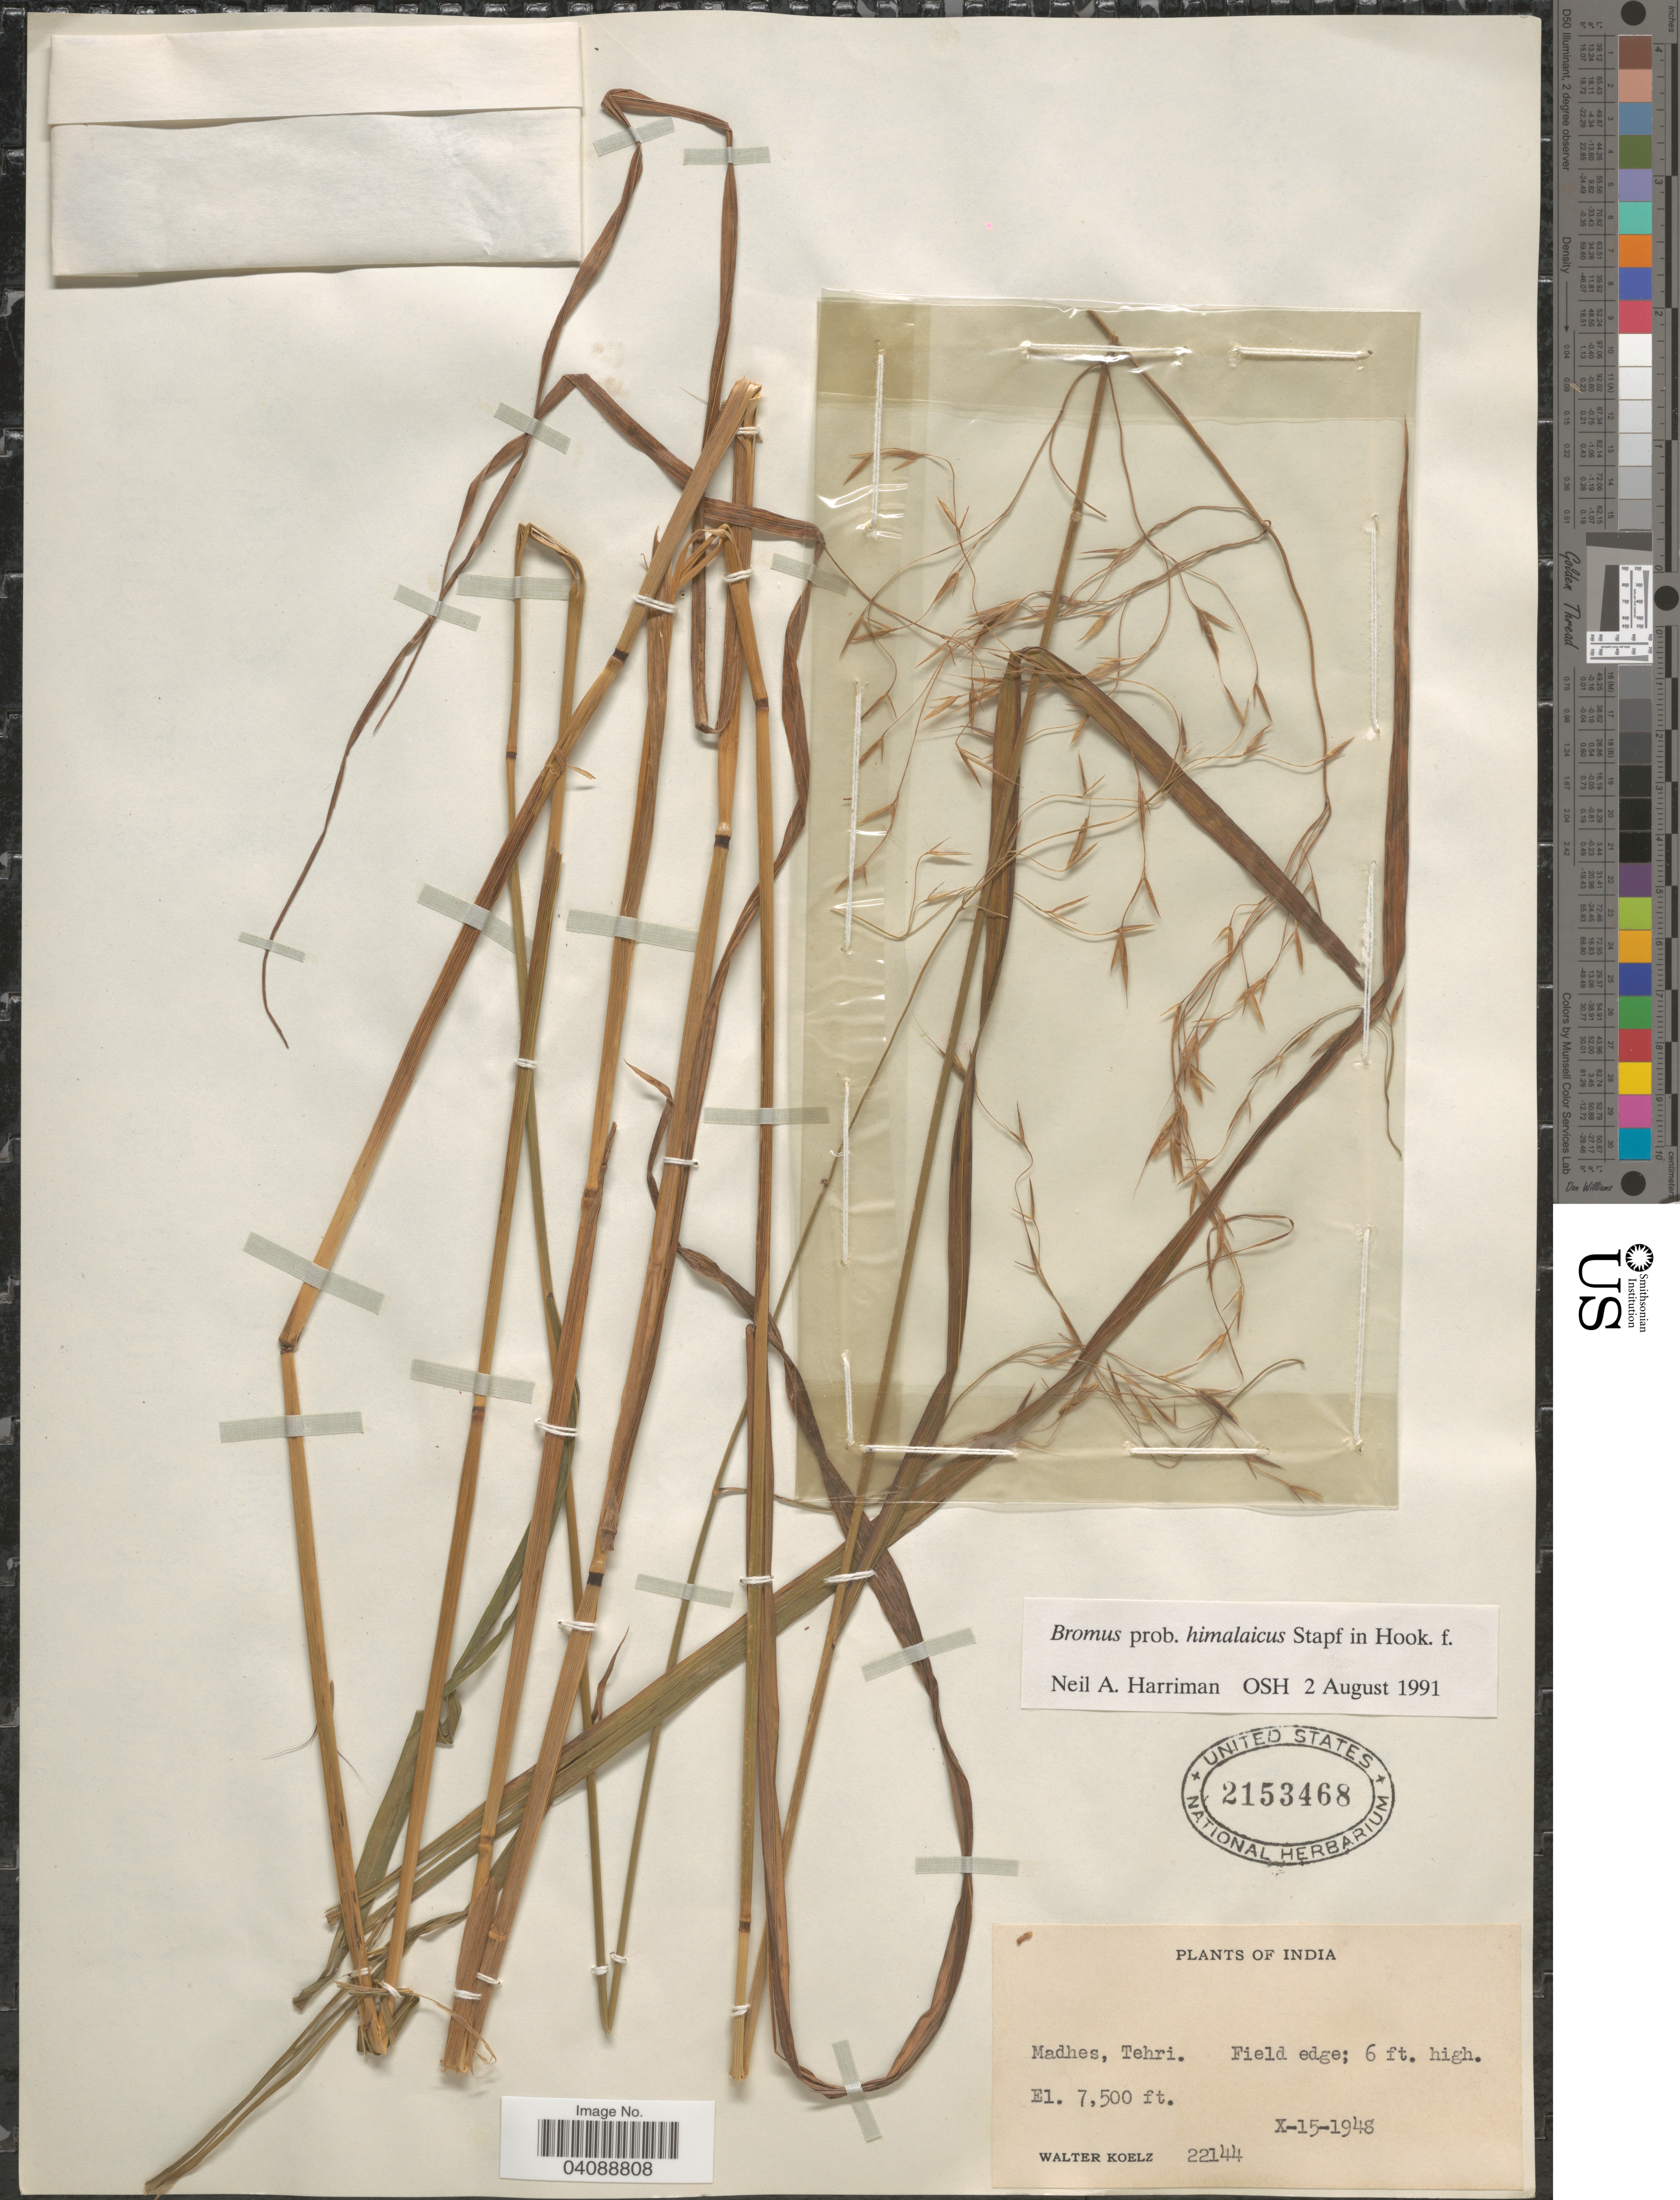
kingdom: Plantae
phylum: Tracheophyta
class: Liliopsida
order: Poales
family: Poaceae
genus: Bromus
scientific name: Bromus himalaicus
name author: Stapf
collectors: W. N. Koelz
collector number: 22144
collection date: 1948-10-15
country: India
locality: Madhes, Tehri.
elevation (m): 2286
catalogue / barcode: US 2153468